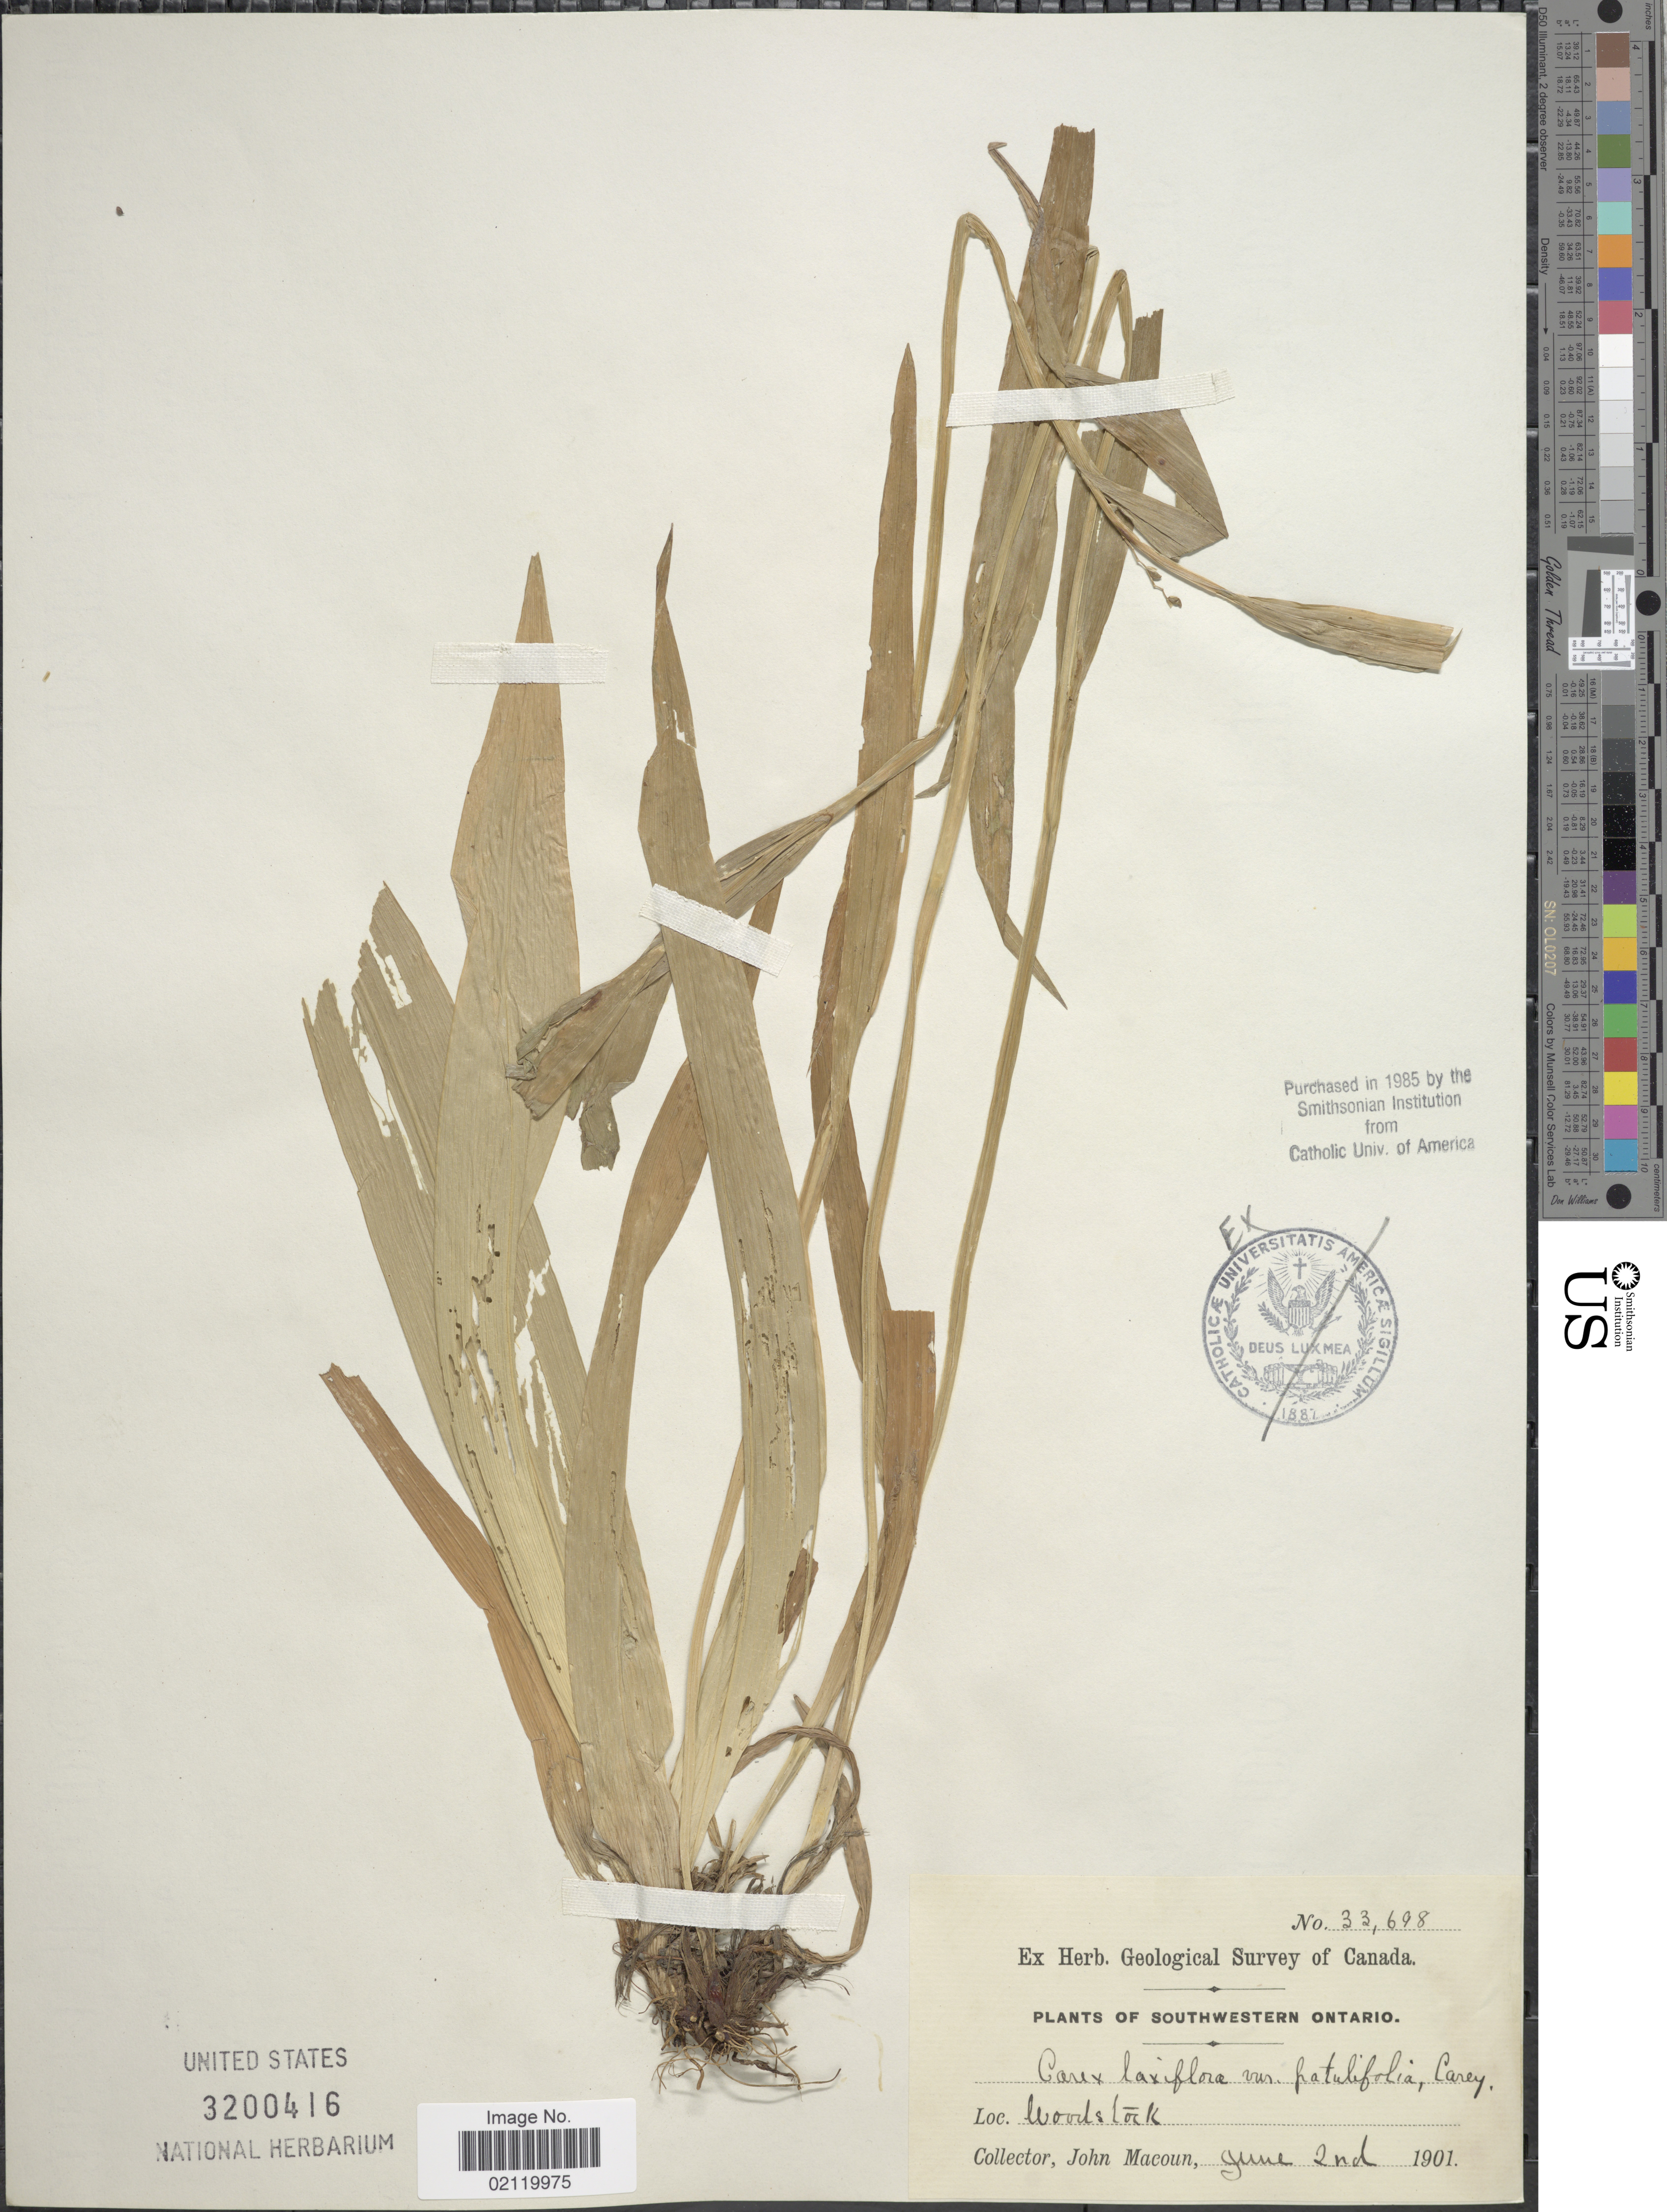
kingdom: Plantae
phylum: Tracheophyta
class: Liliopsida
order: Poales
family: Cyperaceae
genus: Carex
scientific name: Carex laxiflora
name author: Lam.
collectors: J. Macoun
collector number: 33698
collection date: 1901-06-02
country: Canada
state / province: Ontario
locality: Southwestern Ontario. Woodstock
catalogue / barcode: US 3200416